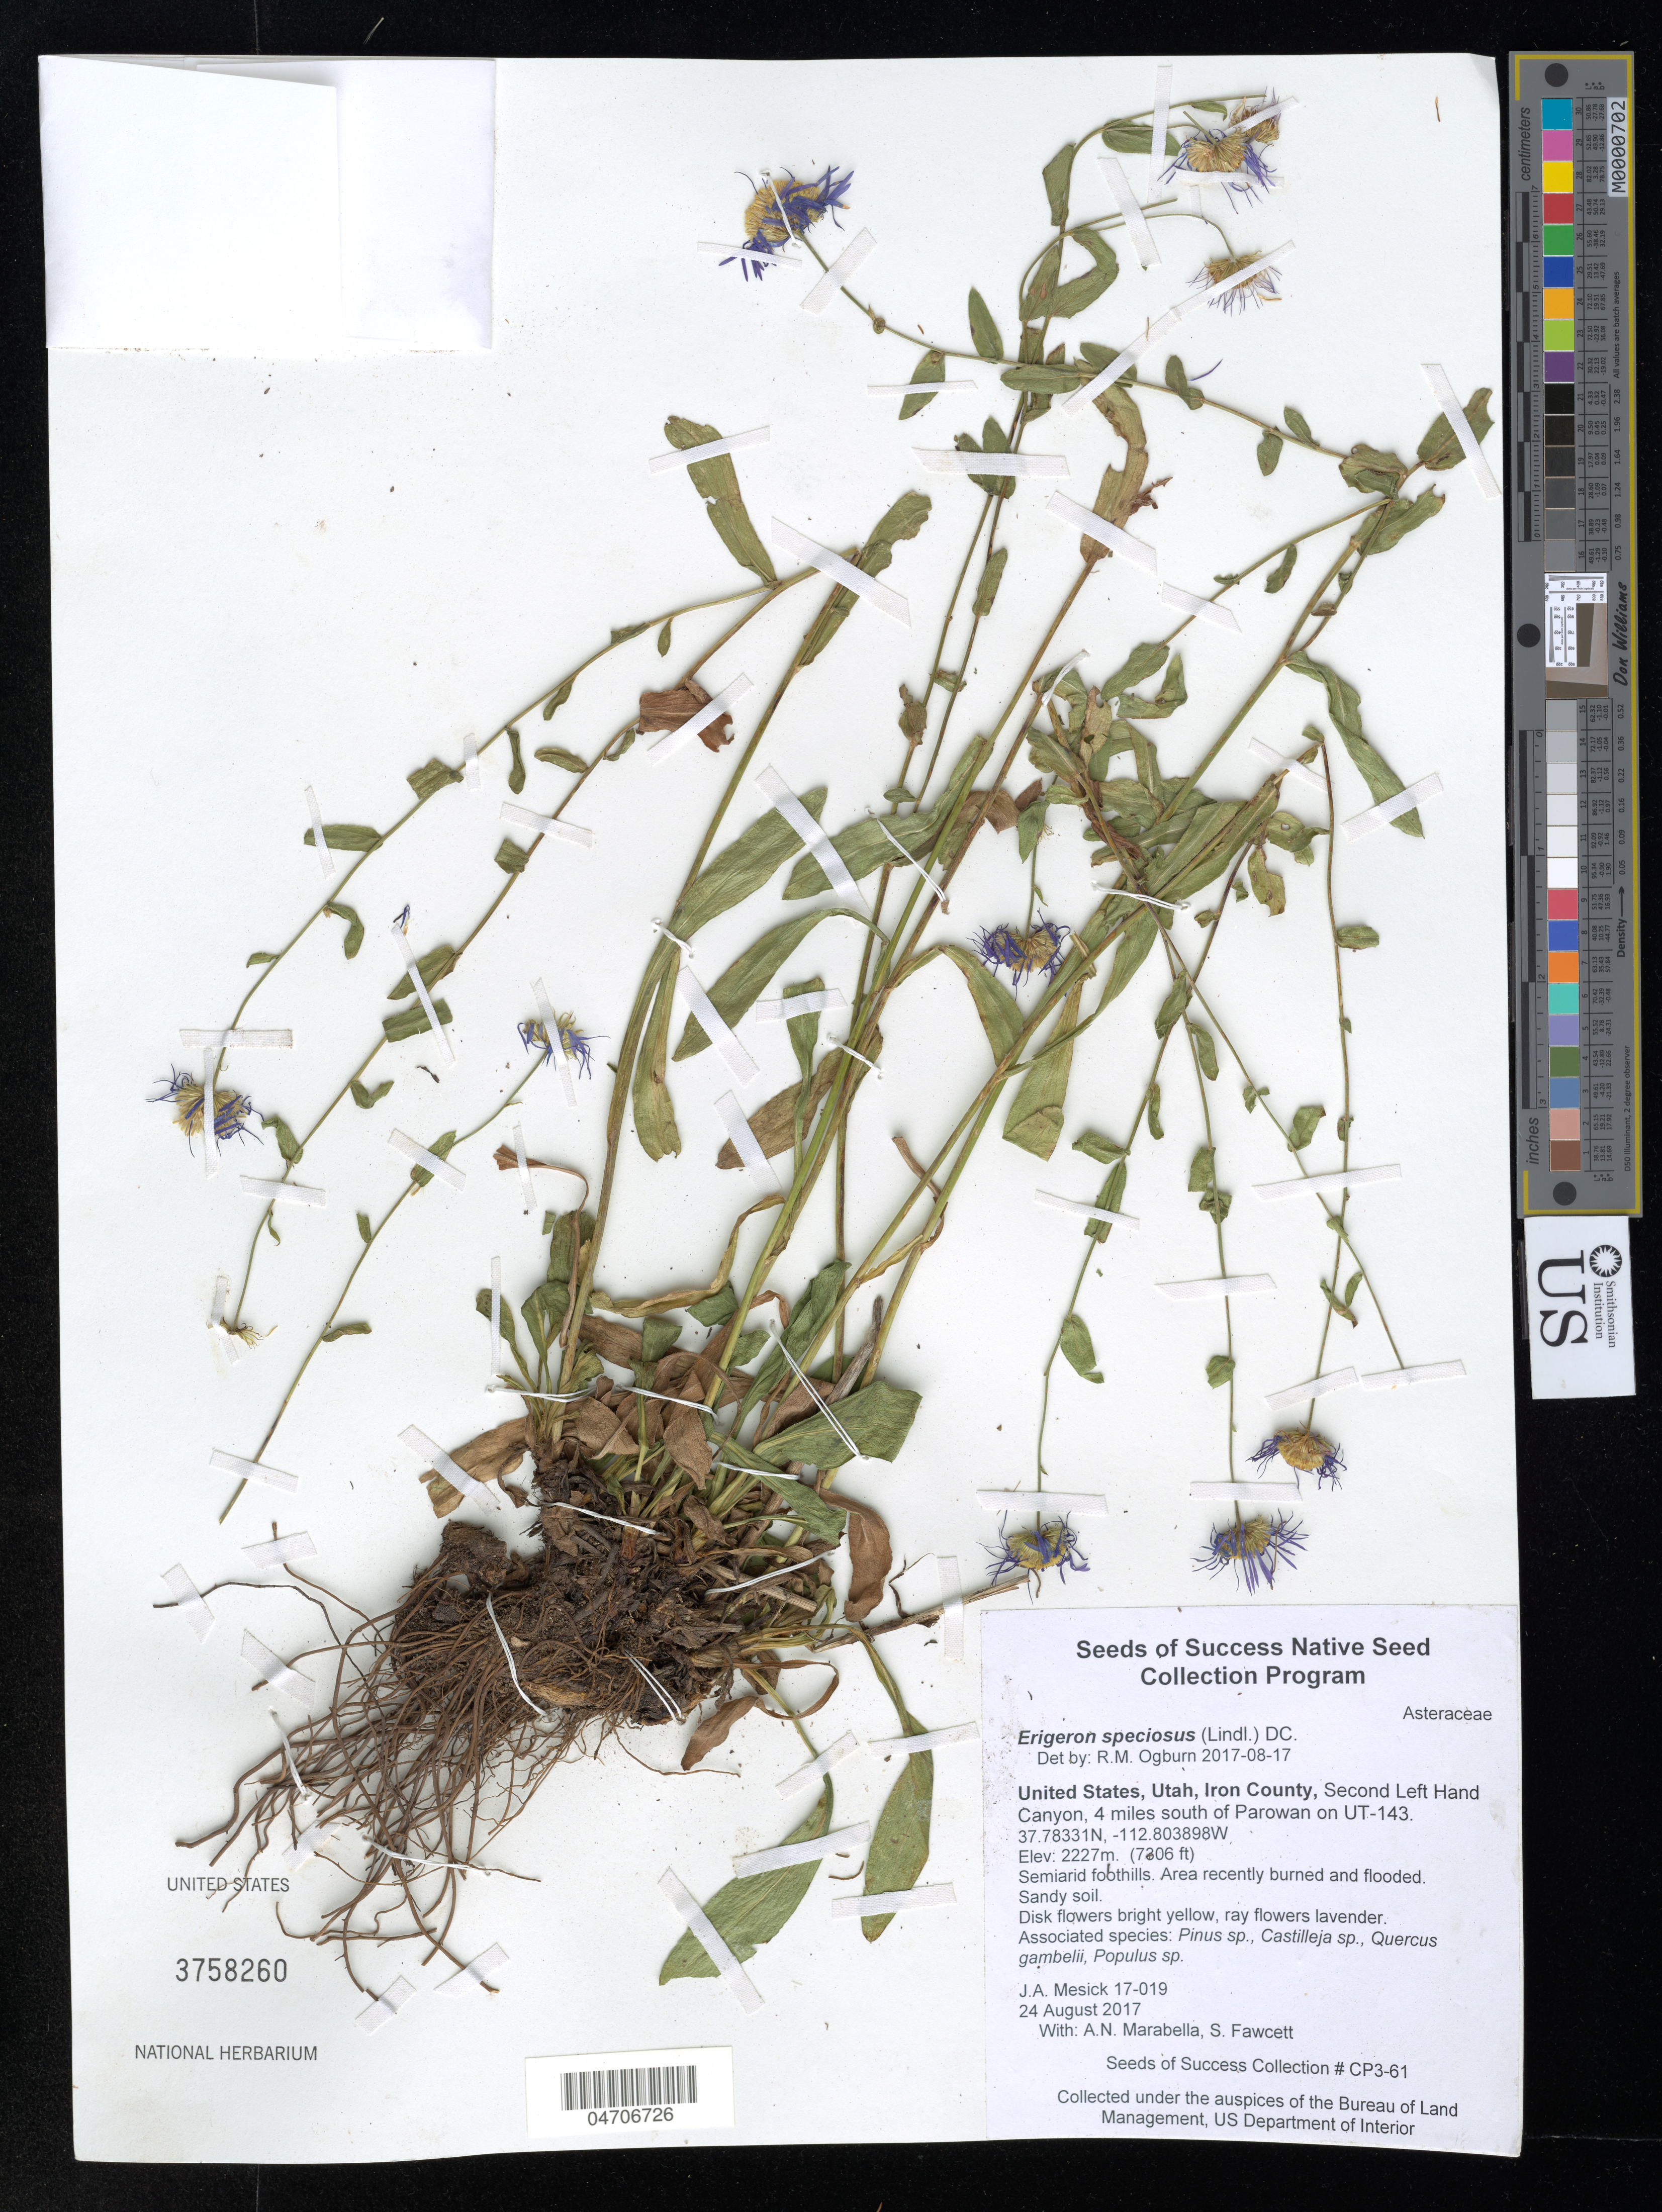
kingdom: Plantae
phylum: Tracheophyta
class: Magnoliopsida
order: Asterales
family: Asteraceae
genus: Erigeron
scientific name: Erigeron speciosus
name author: (Lindl.) DC.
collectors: J. Mesick, A. Marabella & S. Fawcett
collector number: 17-019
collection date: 2017-08-24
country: United States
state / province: Utah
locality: Iron County, Second Left Hand Canyon, 4 miles south of Parowan on UT-143.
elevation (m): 2227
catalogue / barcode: US 3758260